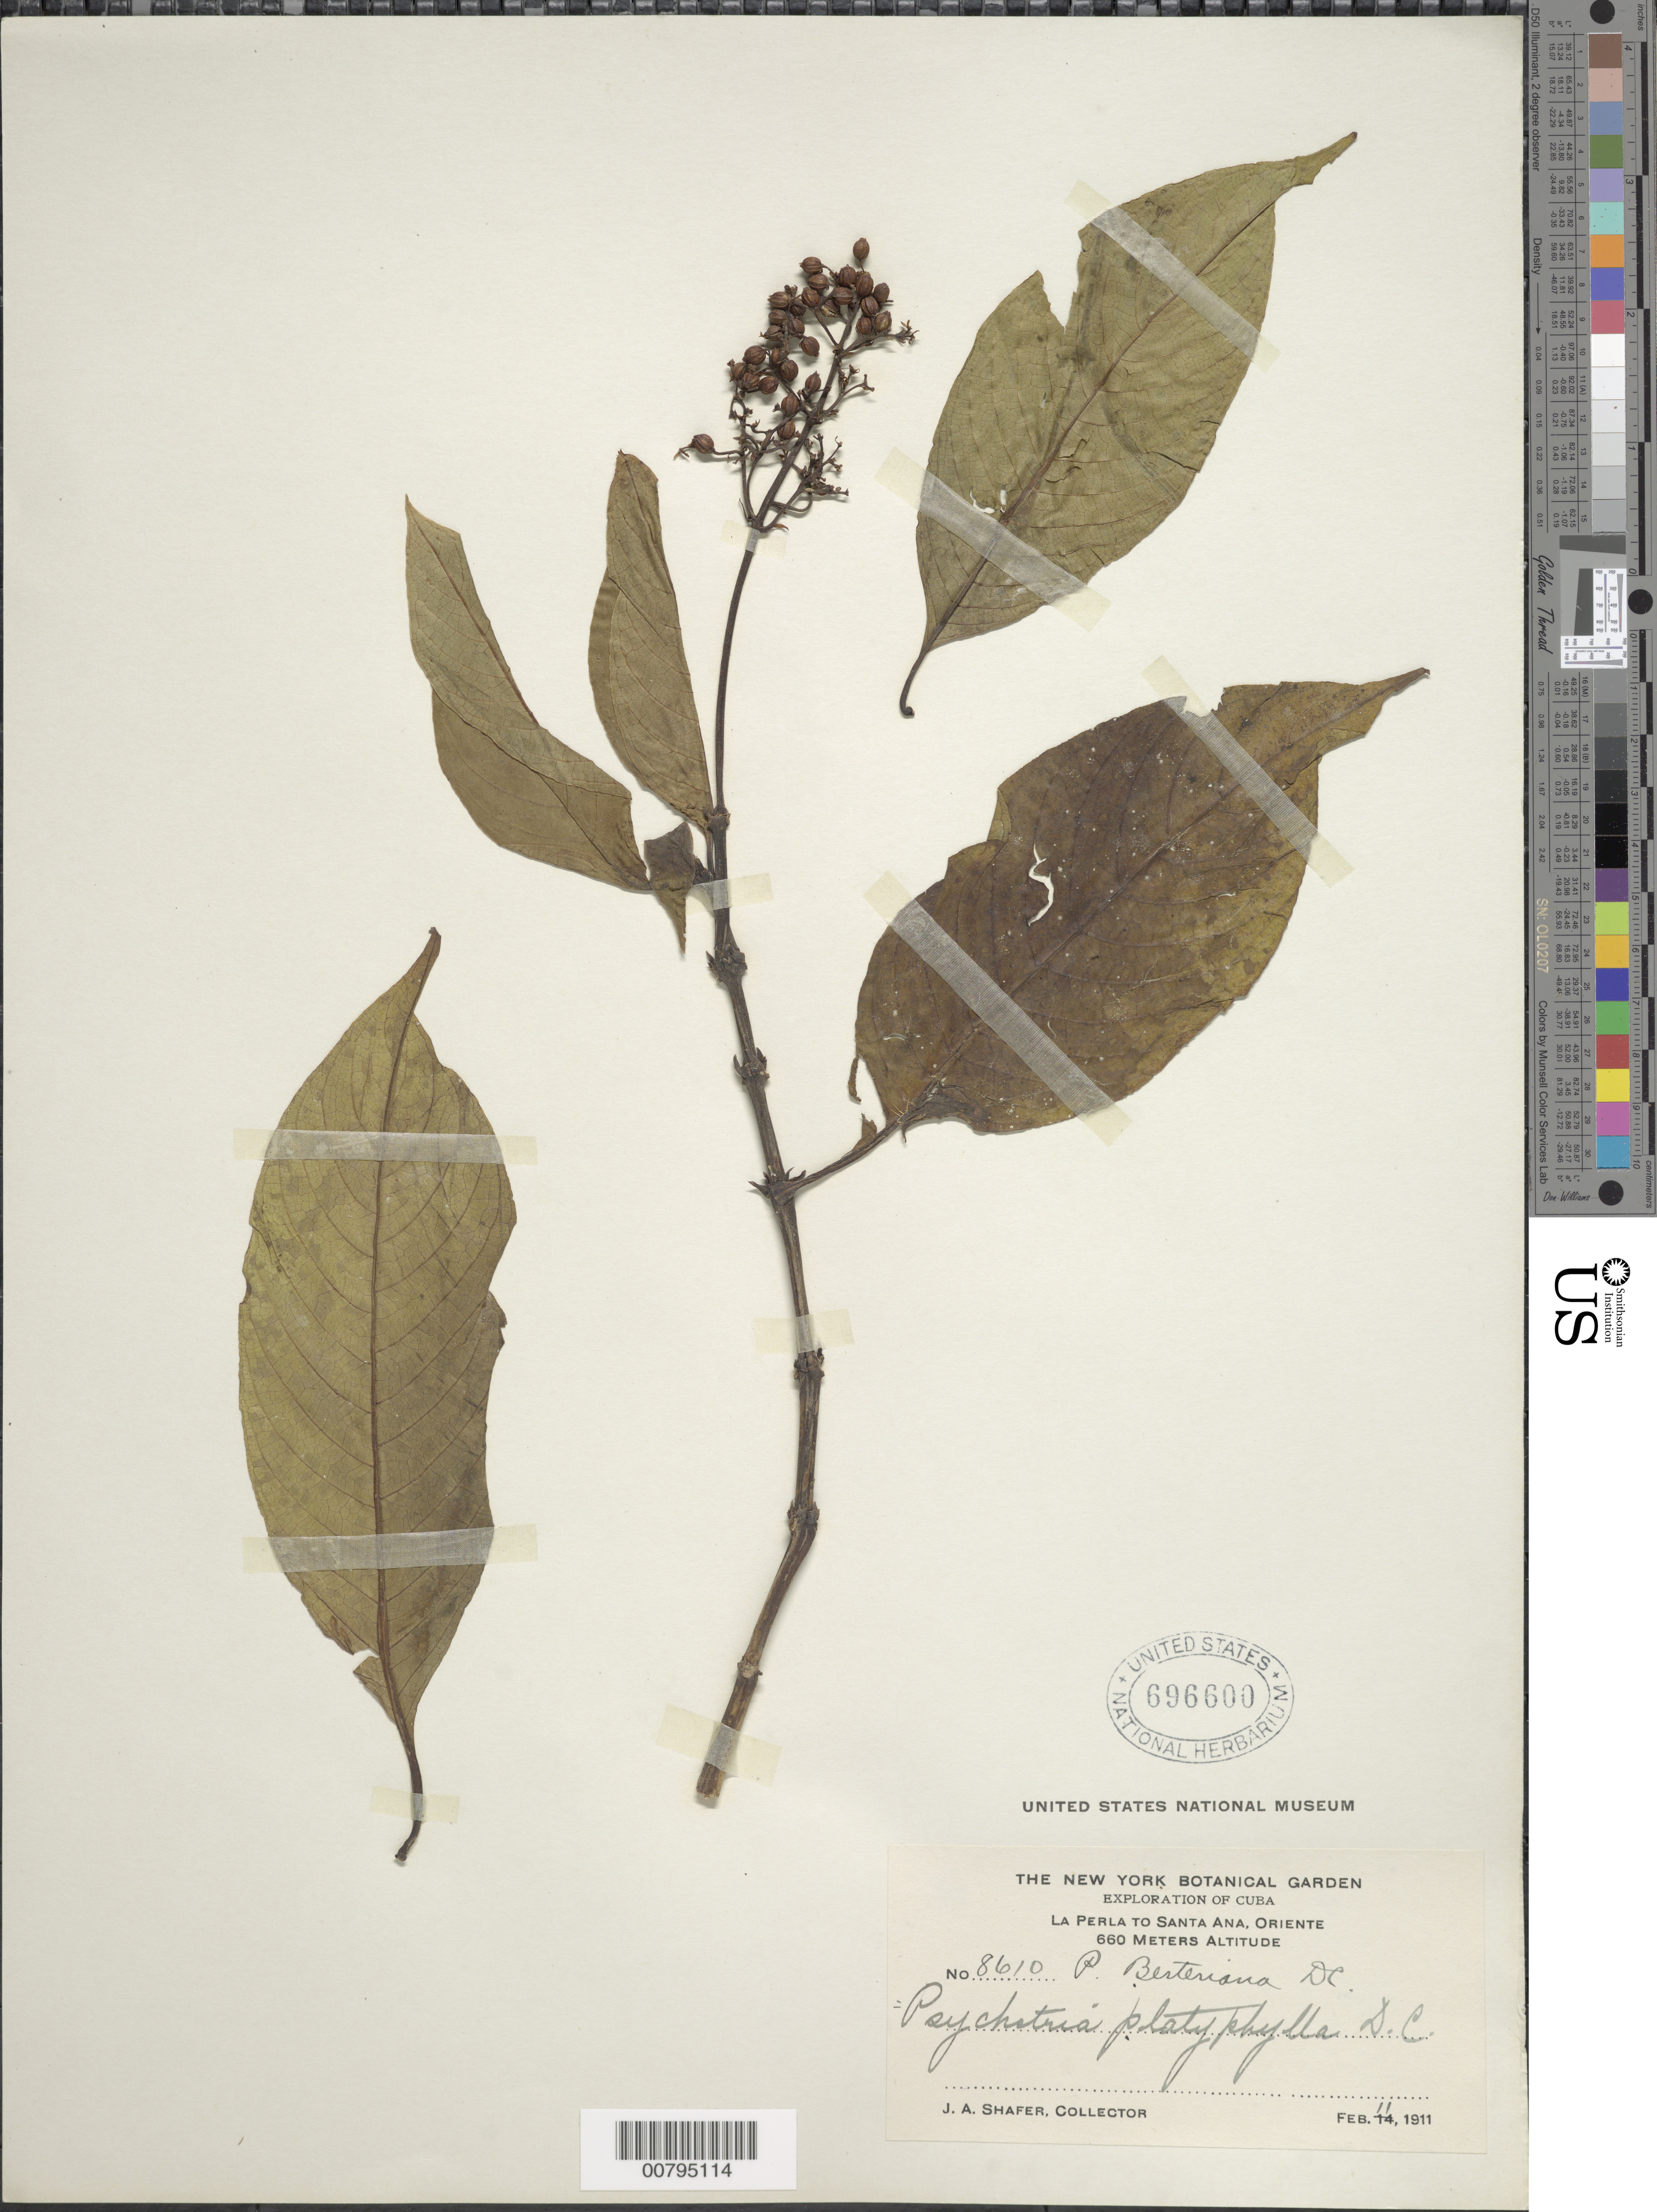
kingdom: Plantae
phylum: Tracheophyta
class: Magnoliopsida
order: Gentianales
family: Rubiaceae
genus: Psychotria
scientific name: Psychotria berteroana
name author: DC.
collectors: J. A. Shafer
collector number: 8610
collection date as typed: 11 Feb 1911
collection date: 1911-02-11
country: Cuba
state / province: Oriente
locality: La Perla to Santa Ana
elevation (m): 660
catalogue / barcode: US 696600